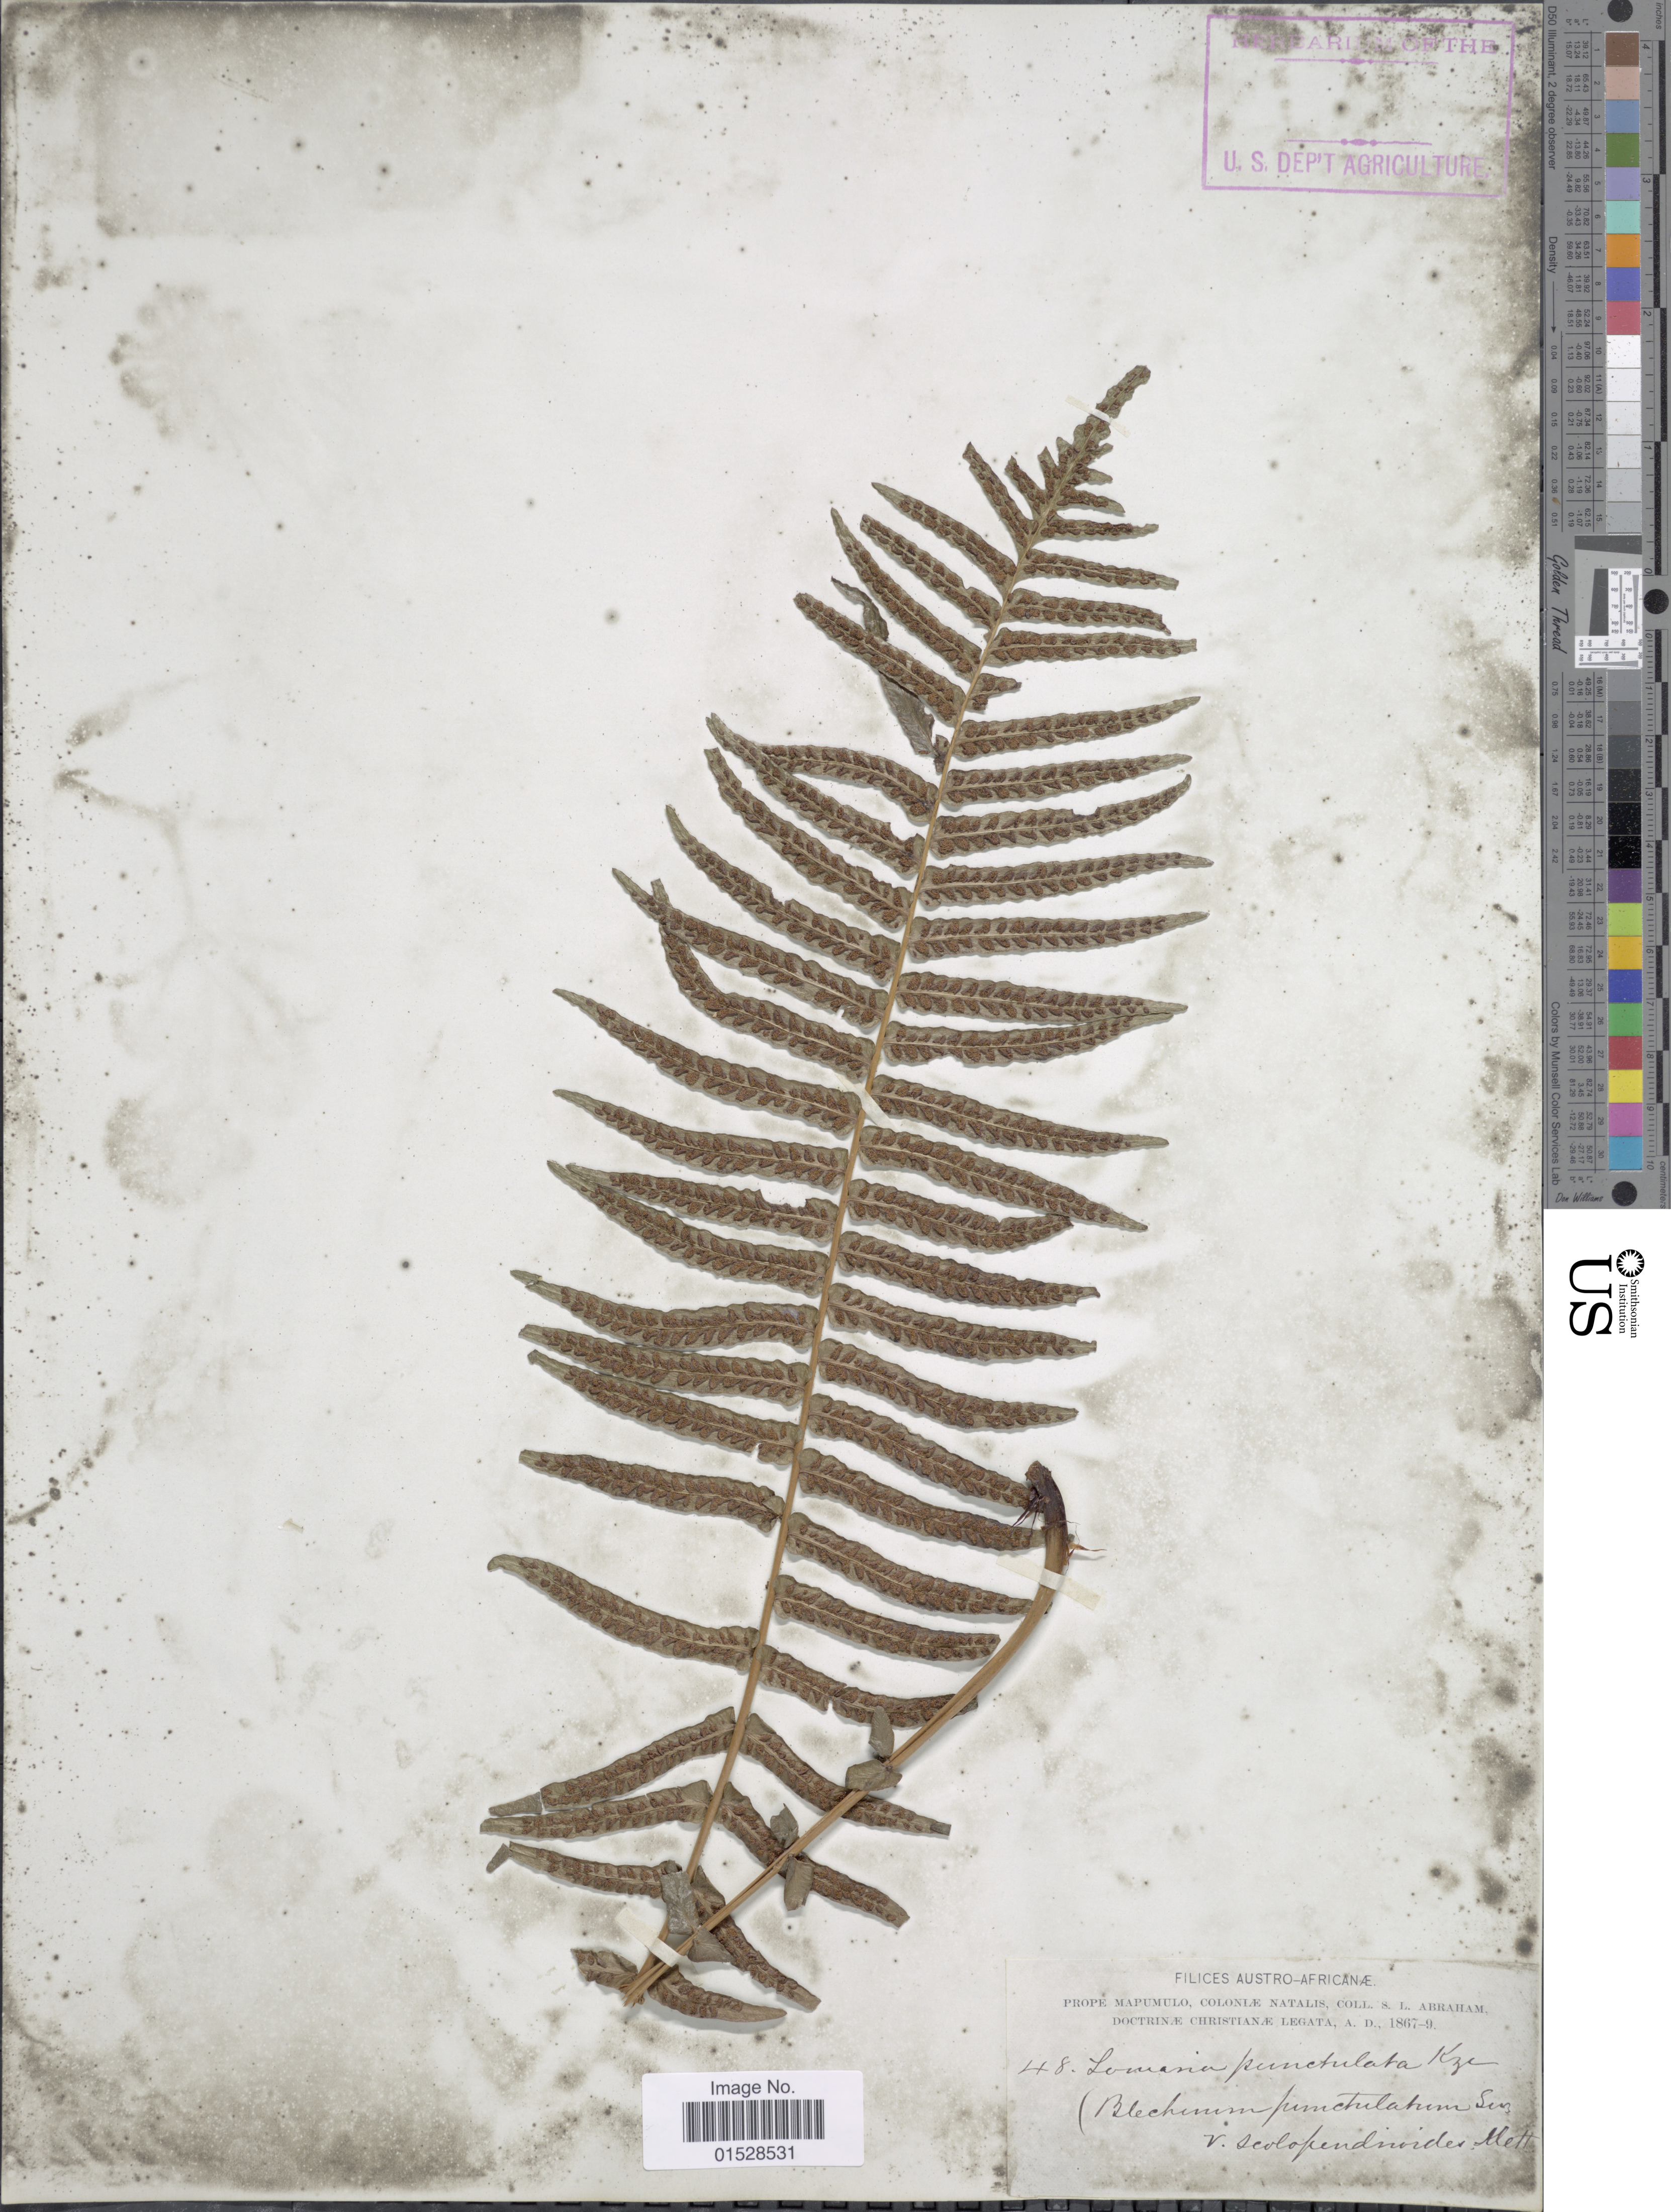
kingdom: Plantae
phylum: Tracheophyta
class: Polypodiopsida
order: Polypodiales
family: Blechnaceae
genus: Blechnum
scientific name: Blechnum punctulatum var. krebsii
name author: R. Sim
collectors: S. Abraham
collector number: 48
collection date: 1867/1879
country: South Africa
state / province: KwaZulu-Natal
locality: Prope Mapumulo, Coloniæ Natalis.